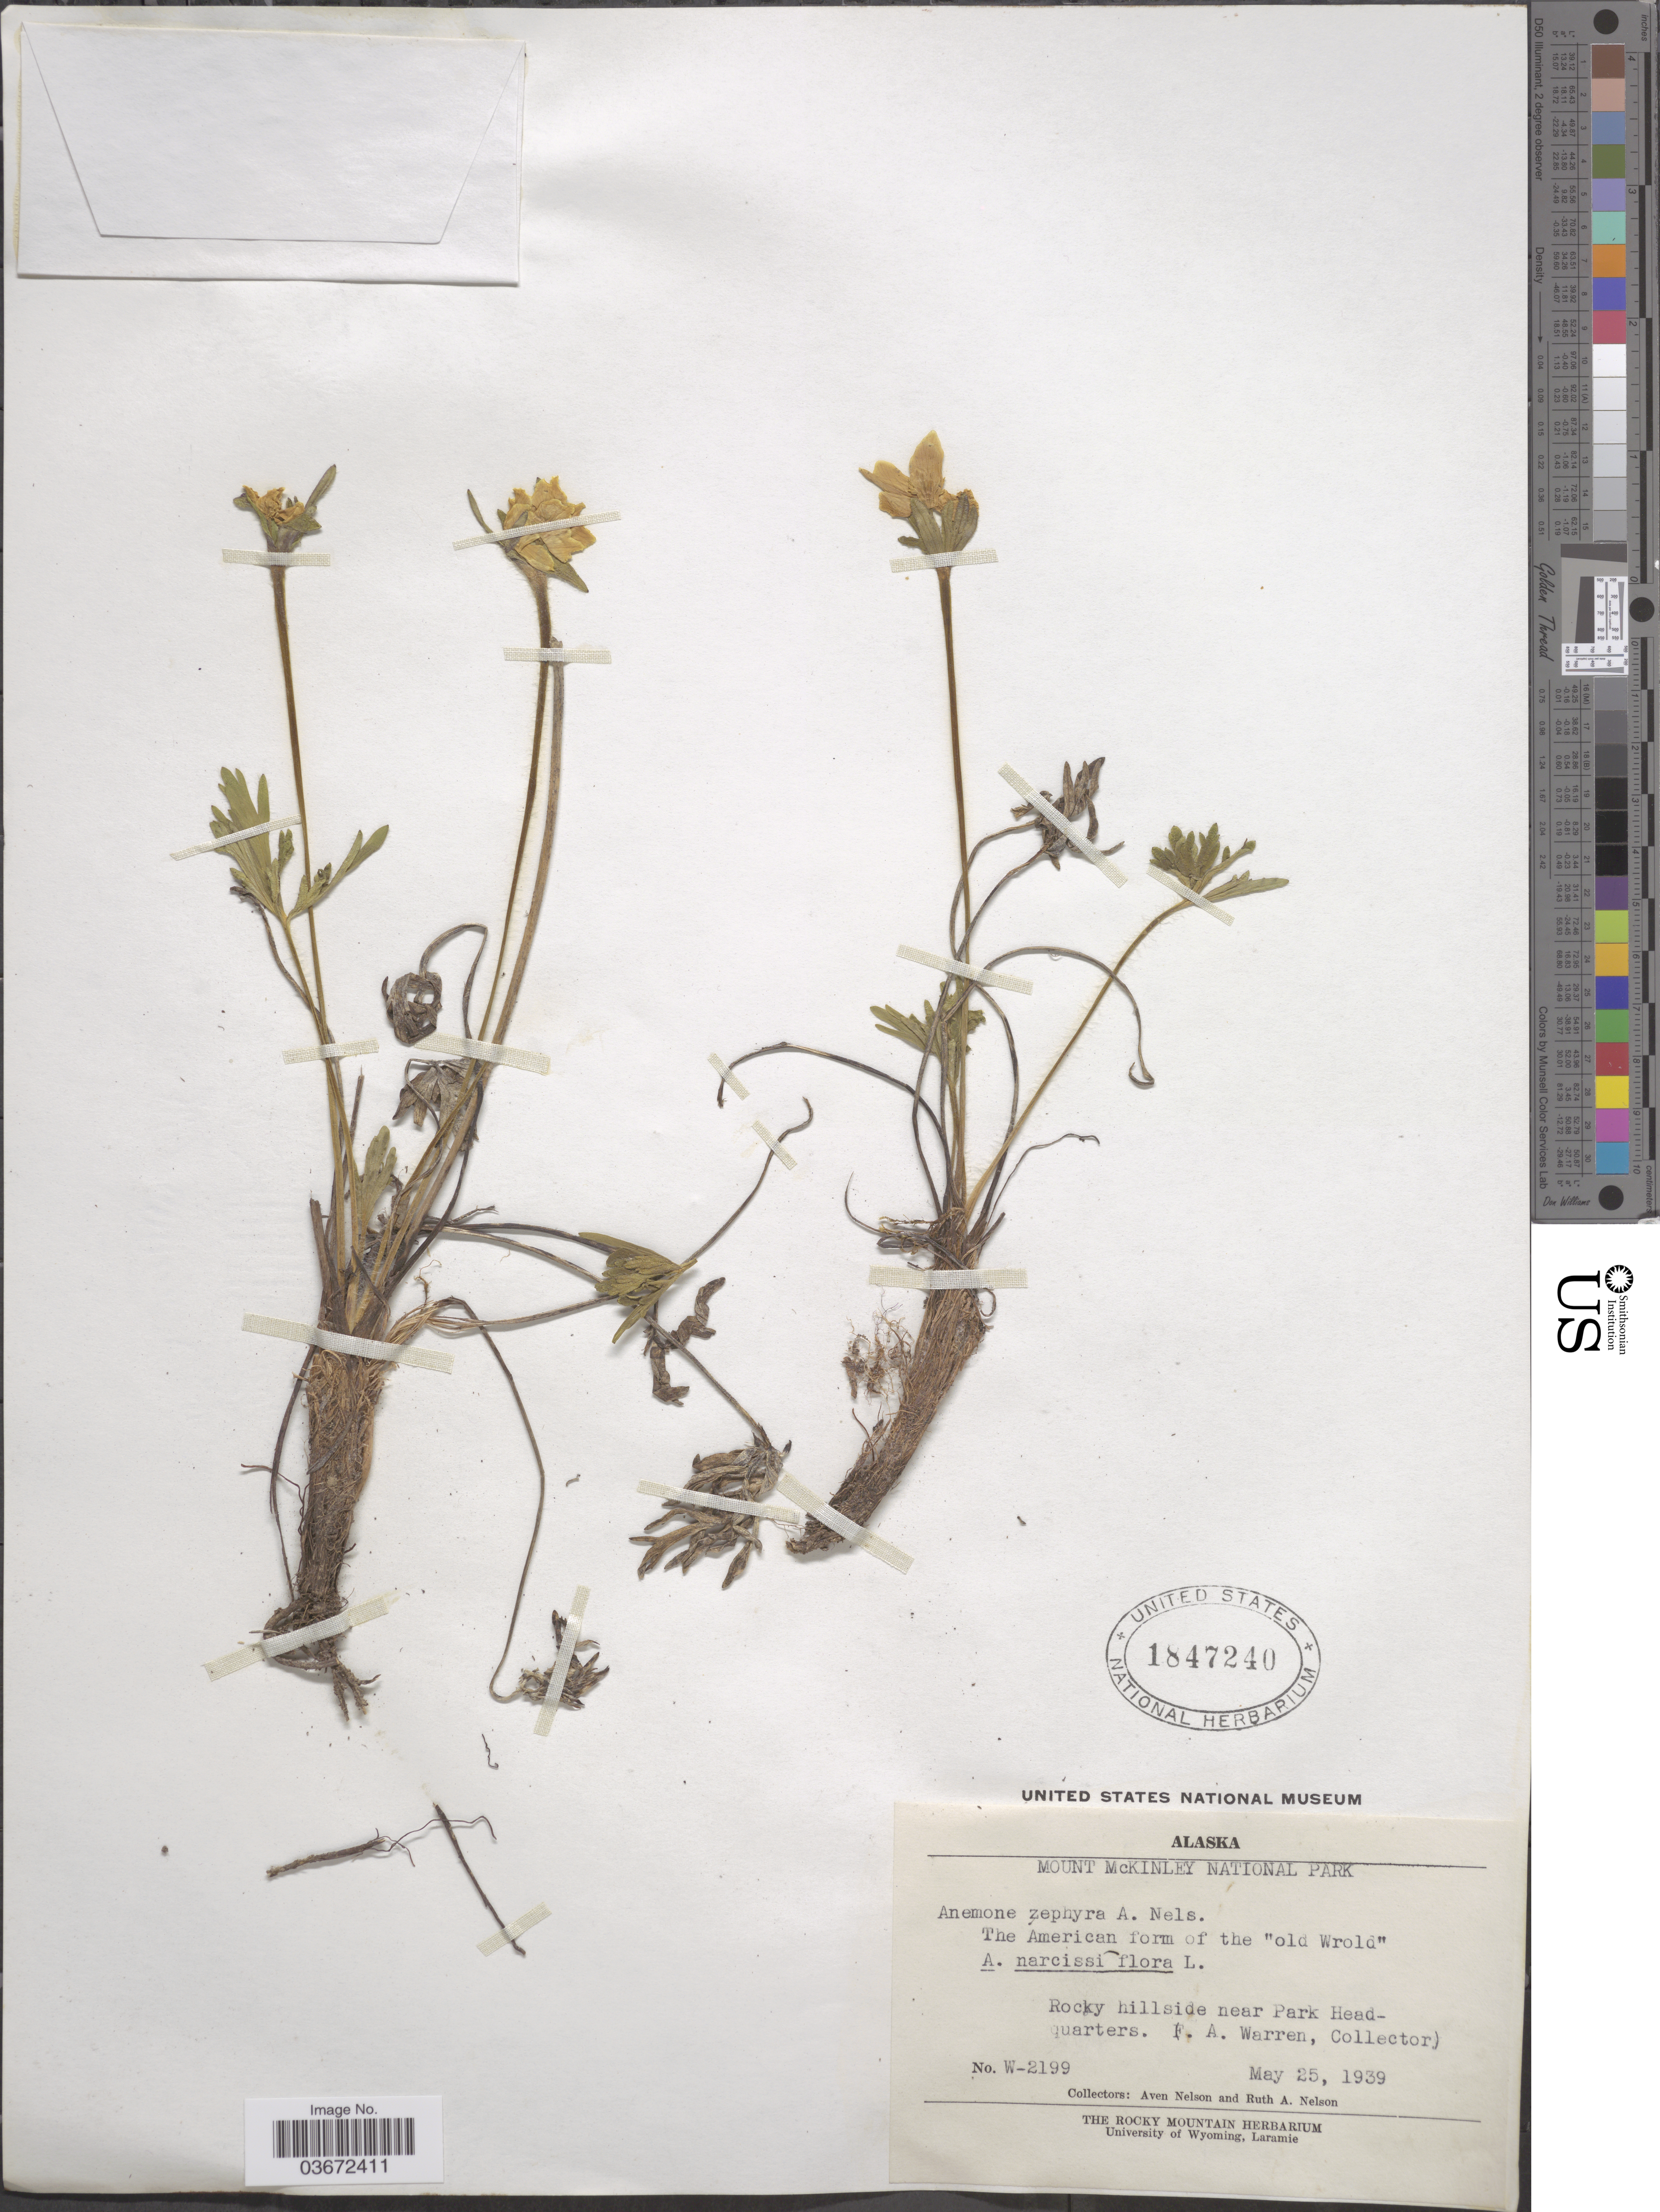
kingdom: Plantae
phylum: Tracheophyta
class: Magnoliopsida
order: Ranunculales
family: Ranunculaceae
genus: Anemone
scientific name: Anemone narcissiflora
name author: L.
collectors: A. Nelson & R. A. Nelson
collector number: W-2199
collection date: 1939-05-25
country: United States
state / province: Alaska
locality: Mount McKinley National Park. Near Park Headquarters.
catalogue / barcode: US 1847240